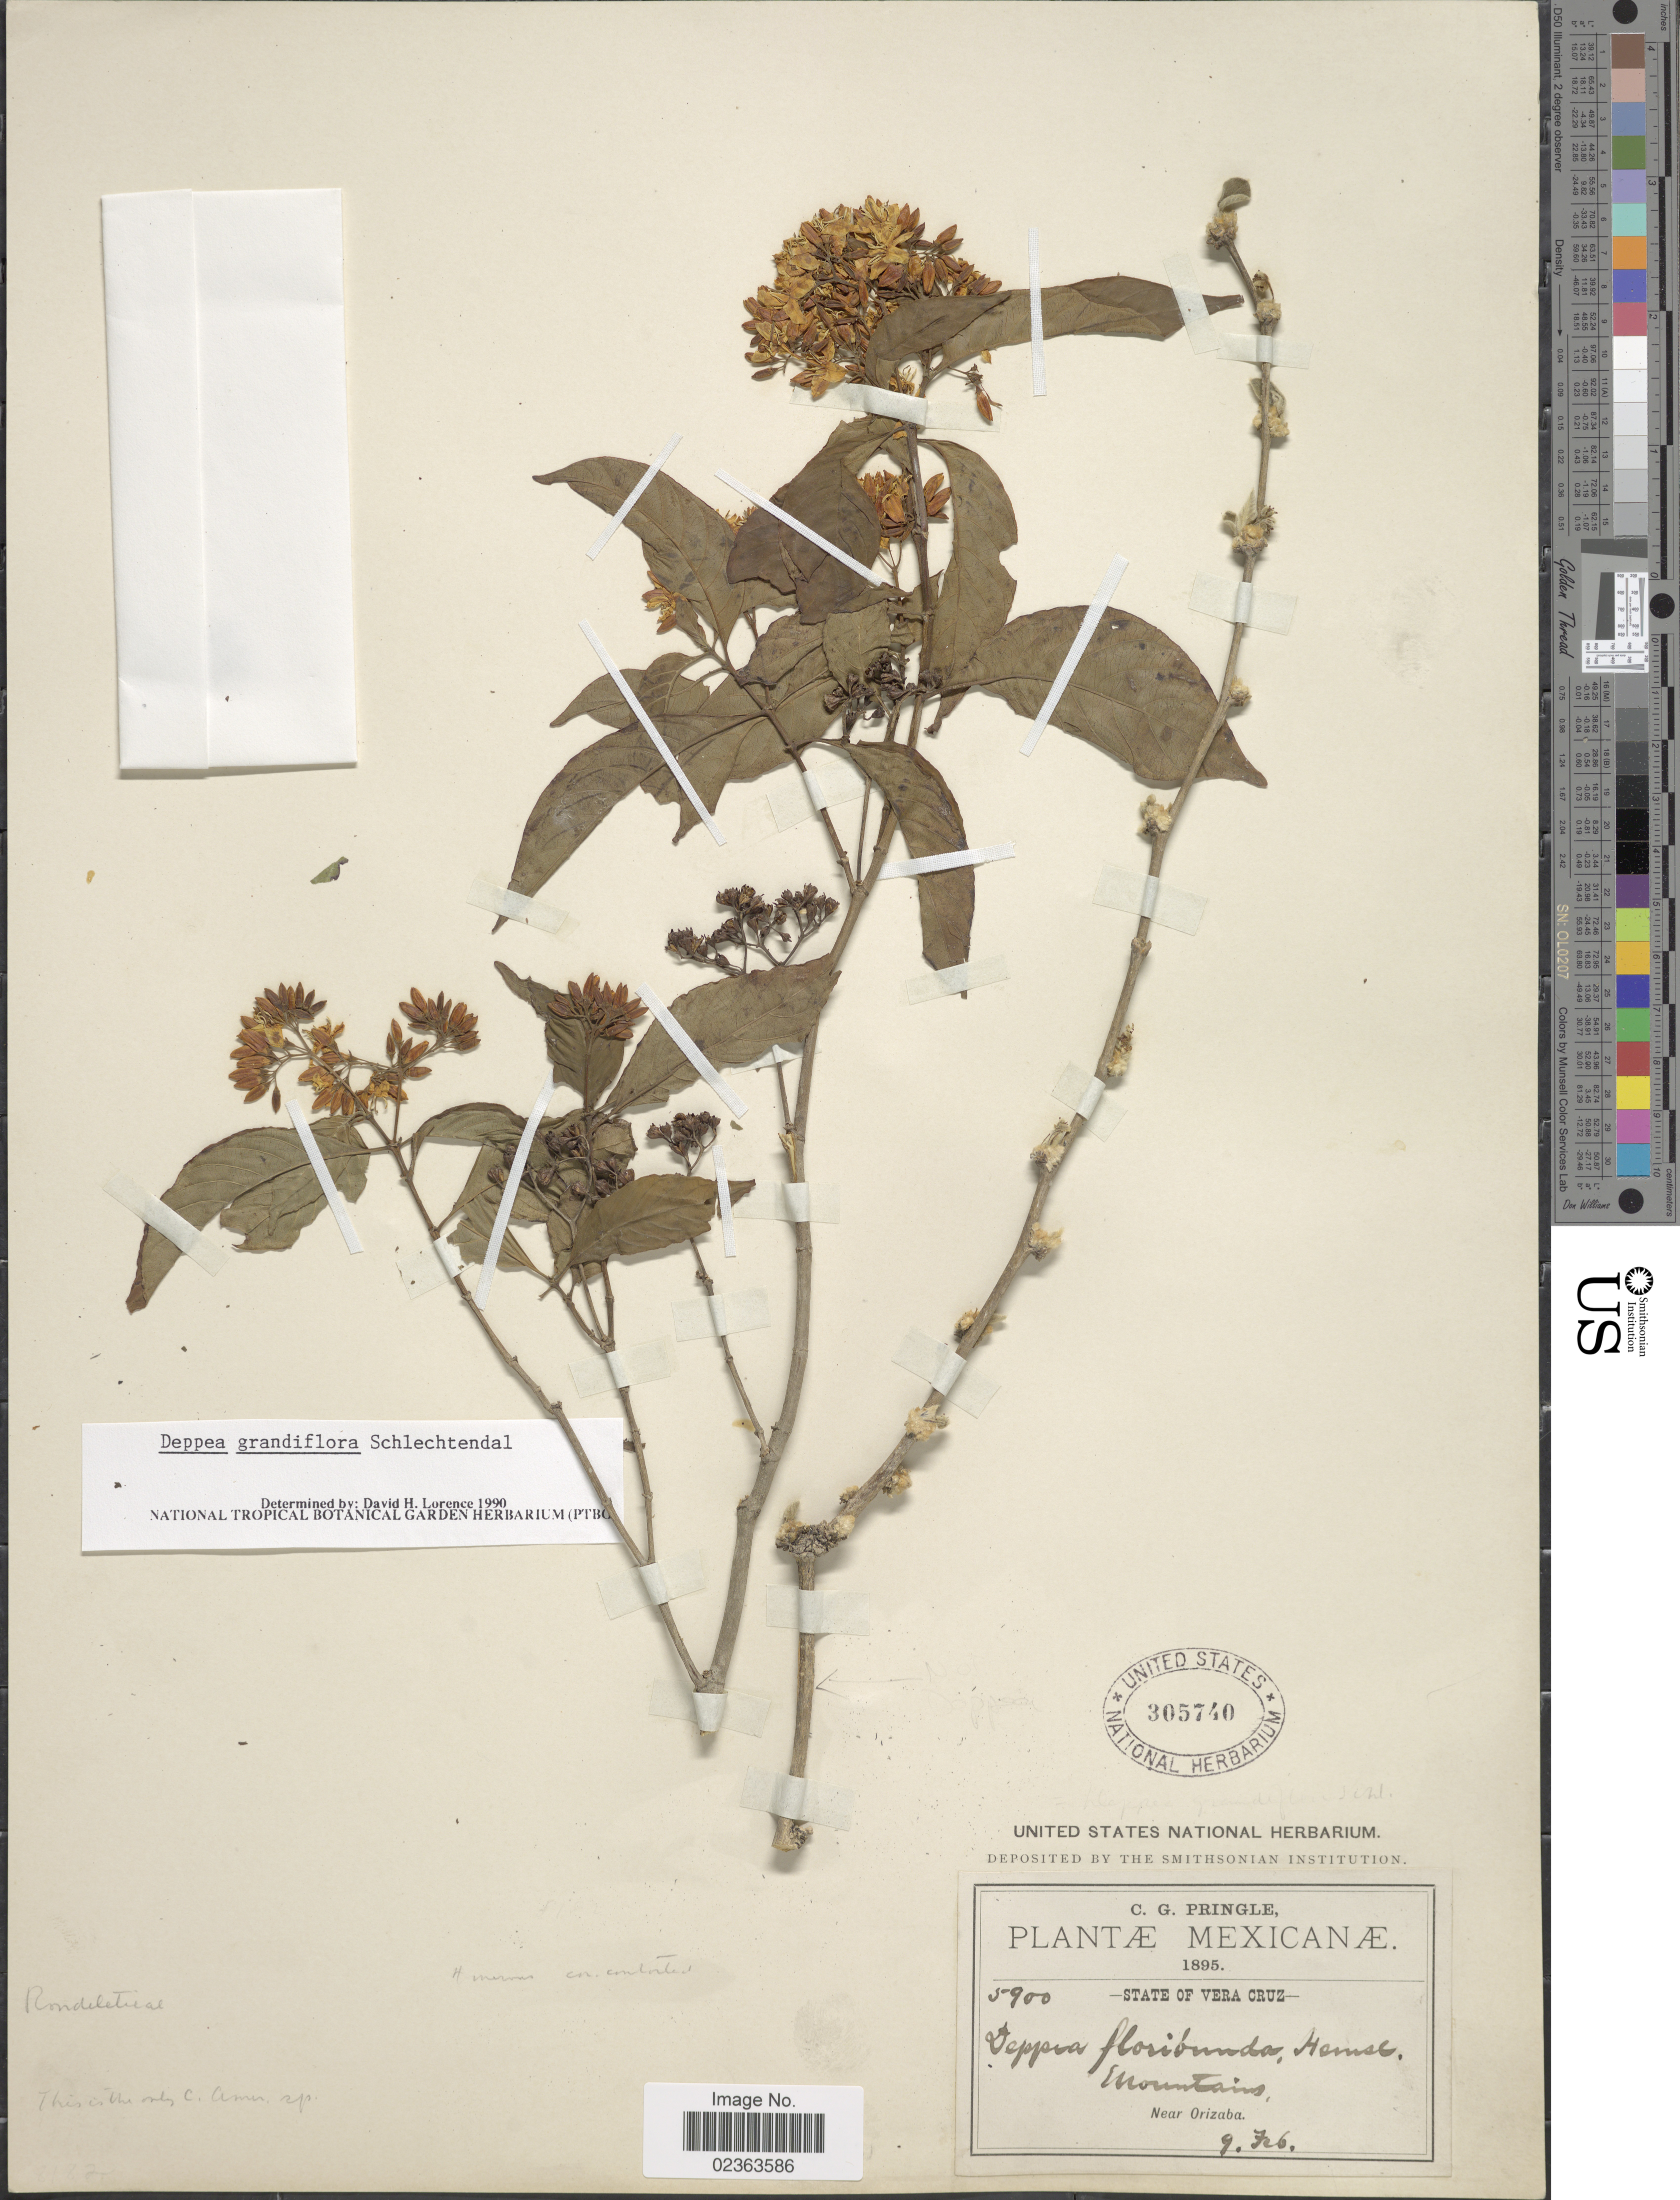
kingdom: Plantae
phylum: Tracheophyta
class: Magnoliopsida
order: Gentianales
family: Rubiaceae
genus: Deppea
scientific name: Deppea grandiflora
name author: Schltdl.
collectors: C. G. Pringle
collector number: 5900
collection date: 1895-02-09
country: Mexico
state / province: Veracruz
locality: State of Vera Cruz, Mountains, Near Orizaba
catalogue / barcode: US 305740